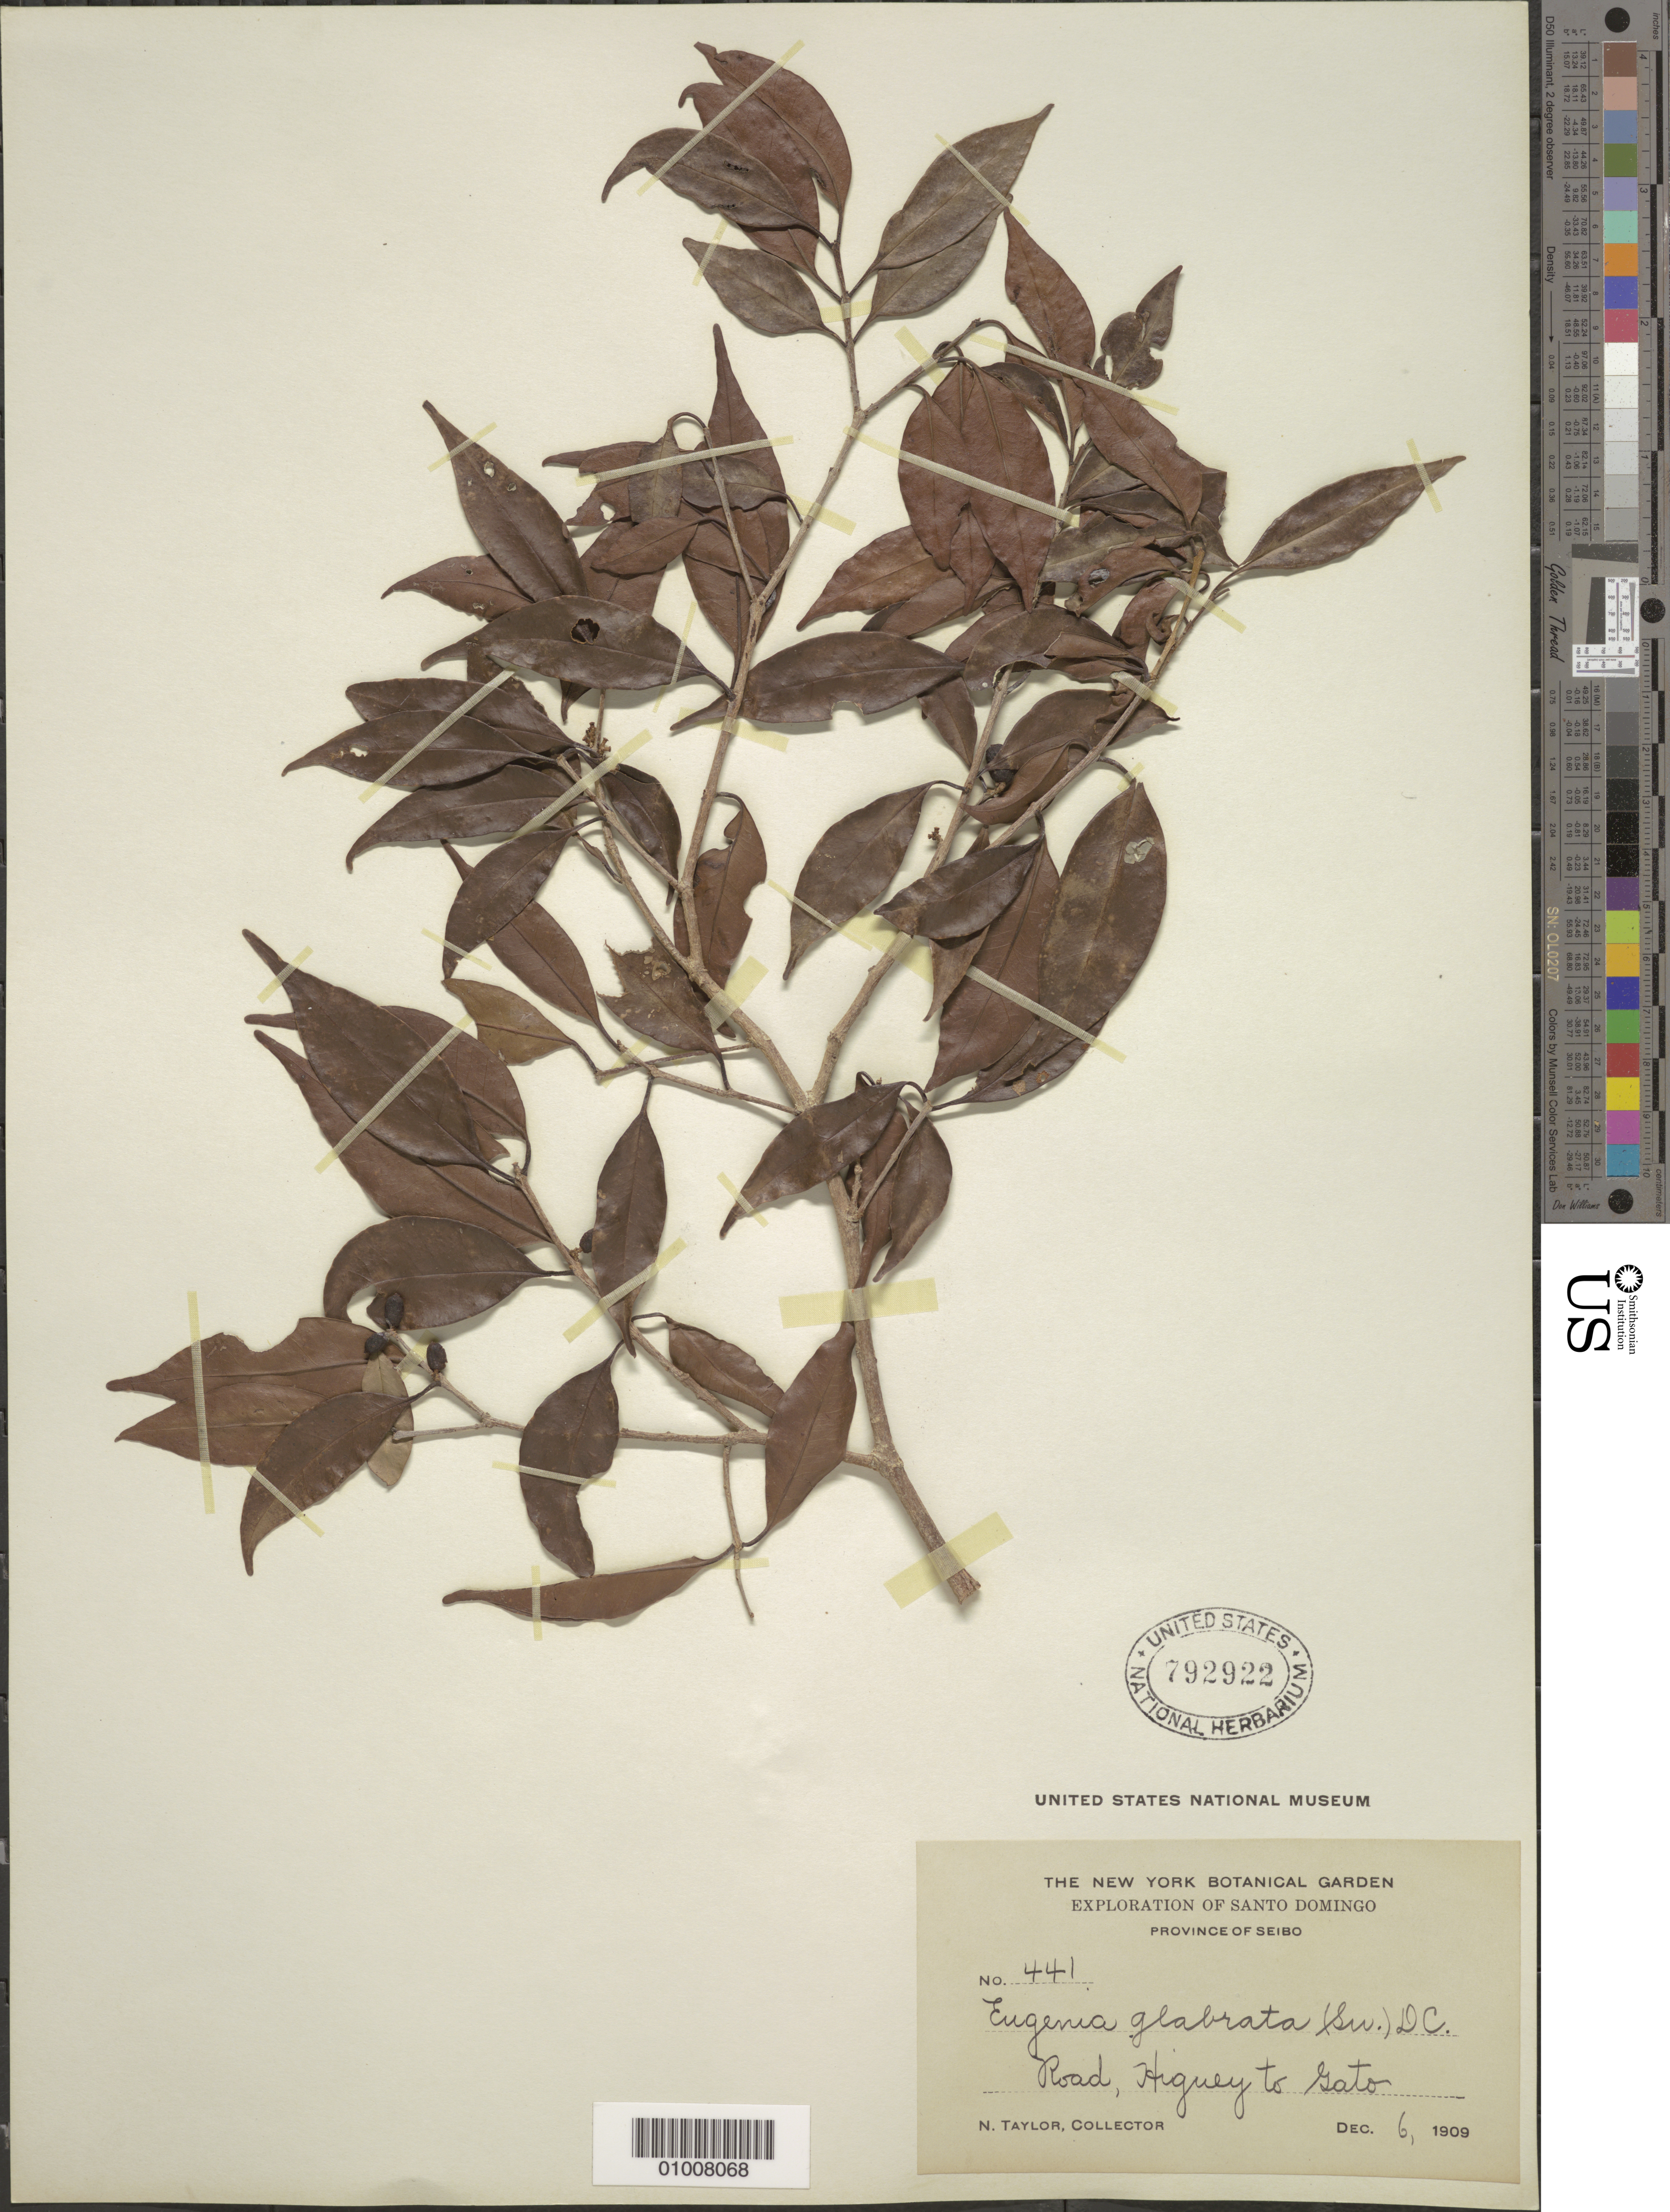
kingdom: Plantae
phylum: Tracheophyta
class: Magnoliopsida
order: Myrtales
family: Myrtaceae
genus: Eugenia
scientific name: Eugenia glabrata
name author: (Sw.) DC.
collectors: N. Taylor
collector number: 441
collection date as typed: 06 Dec 1909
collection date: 1909-12-06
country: Dominican Republic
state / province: El Seibo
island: Hispaniola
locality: Road, Higuey to Gato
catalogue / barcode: US 792922